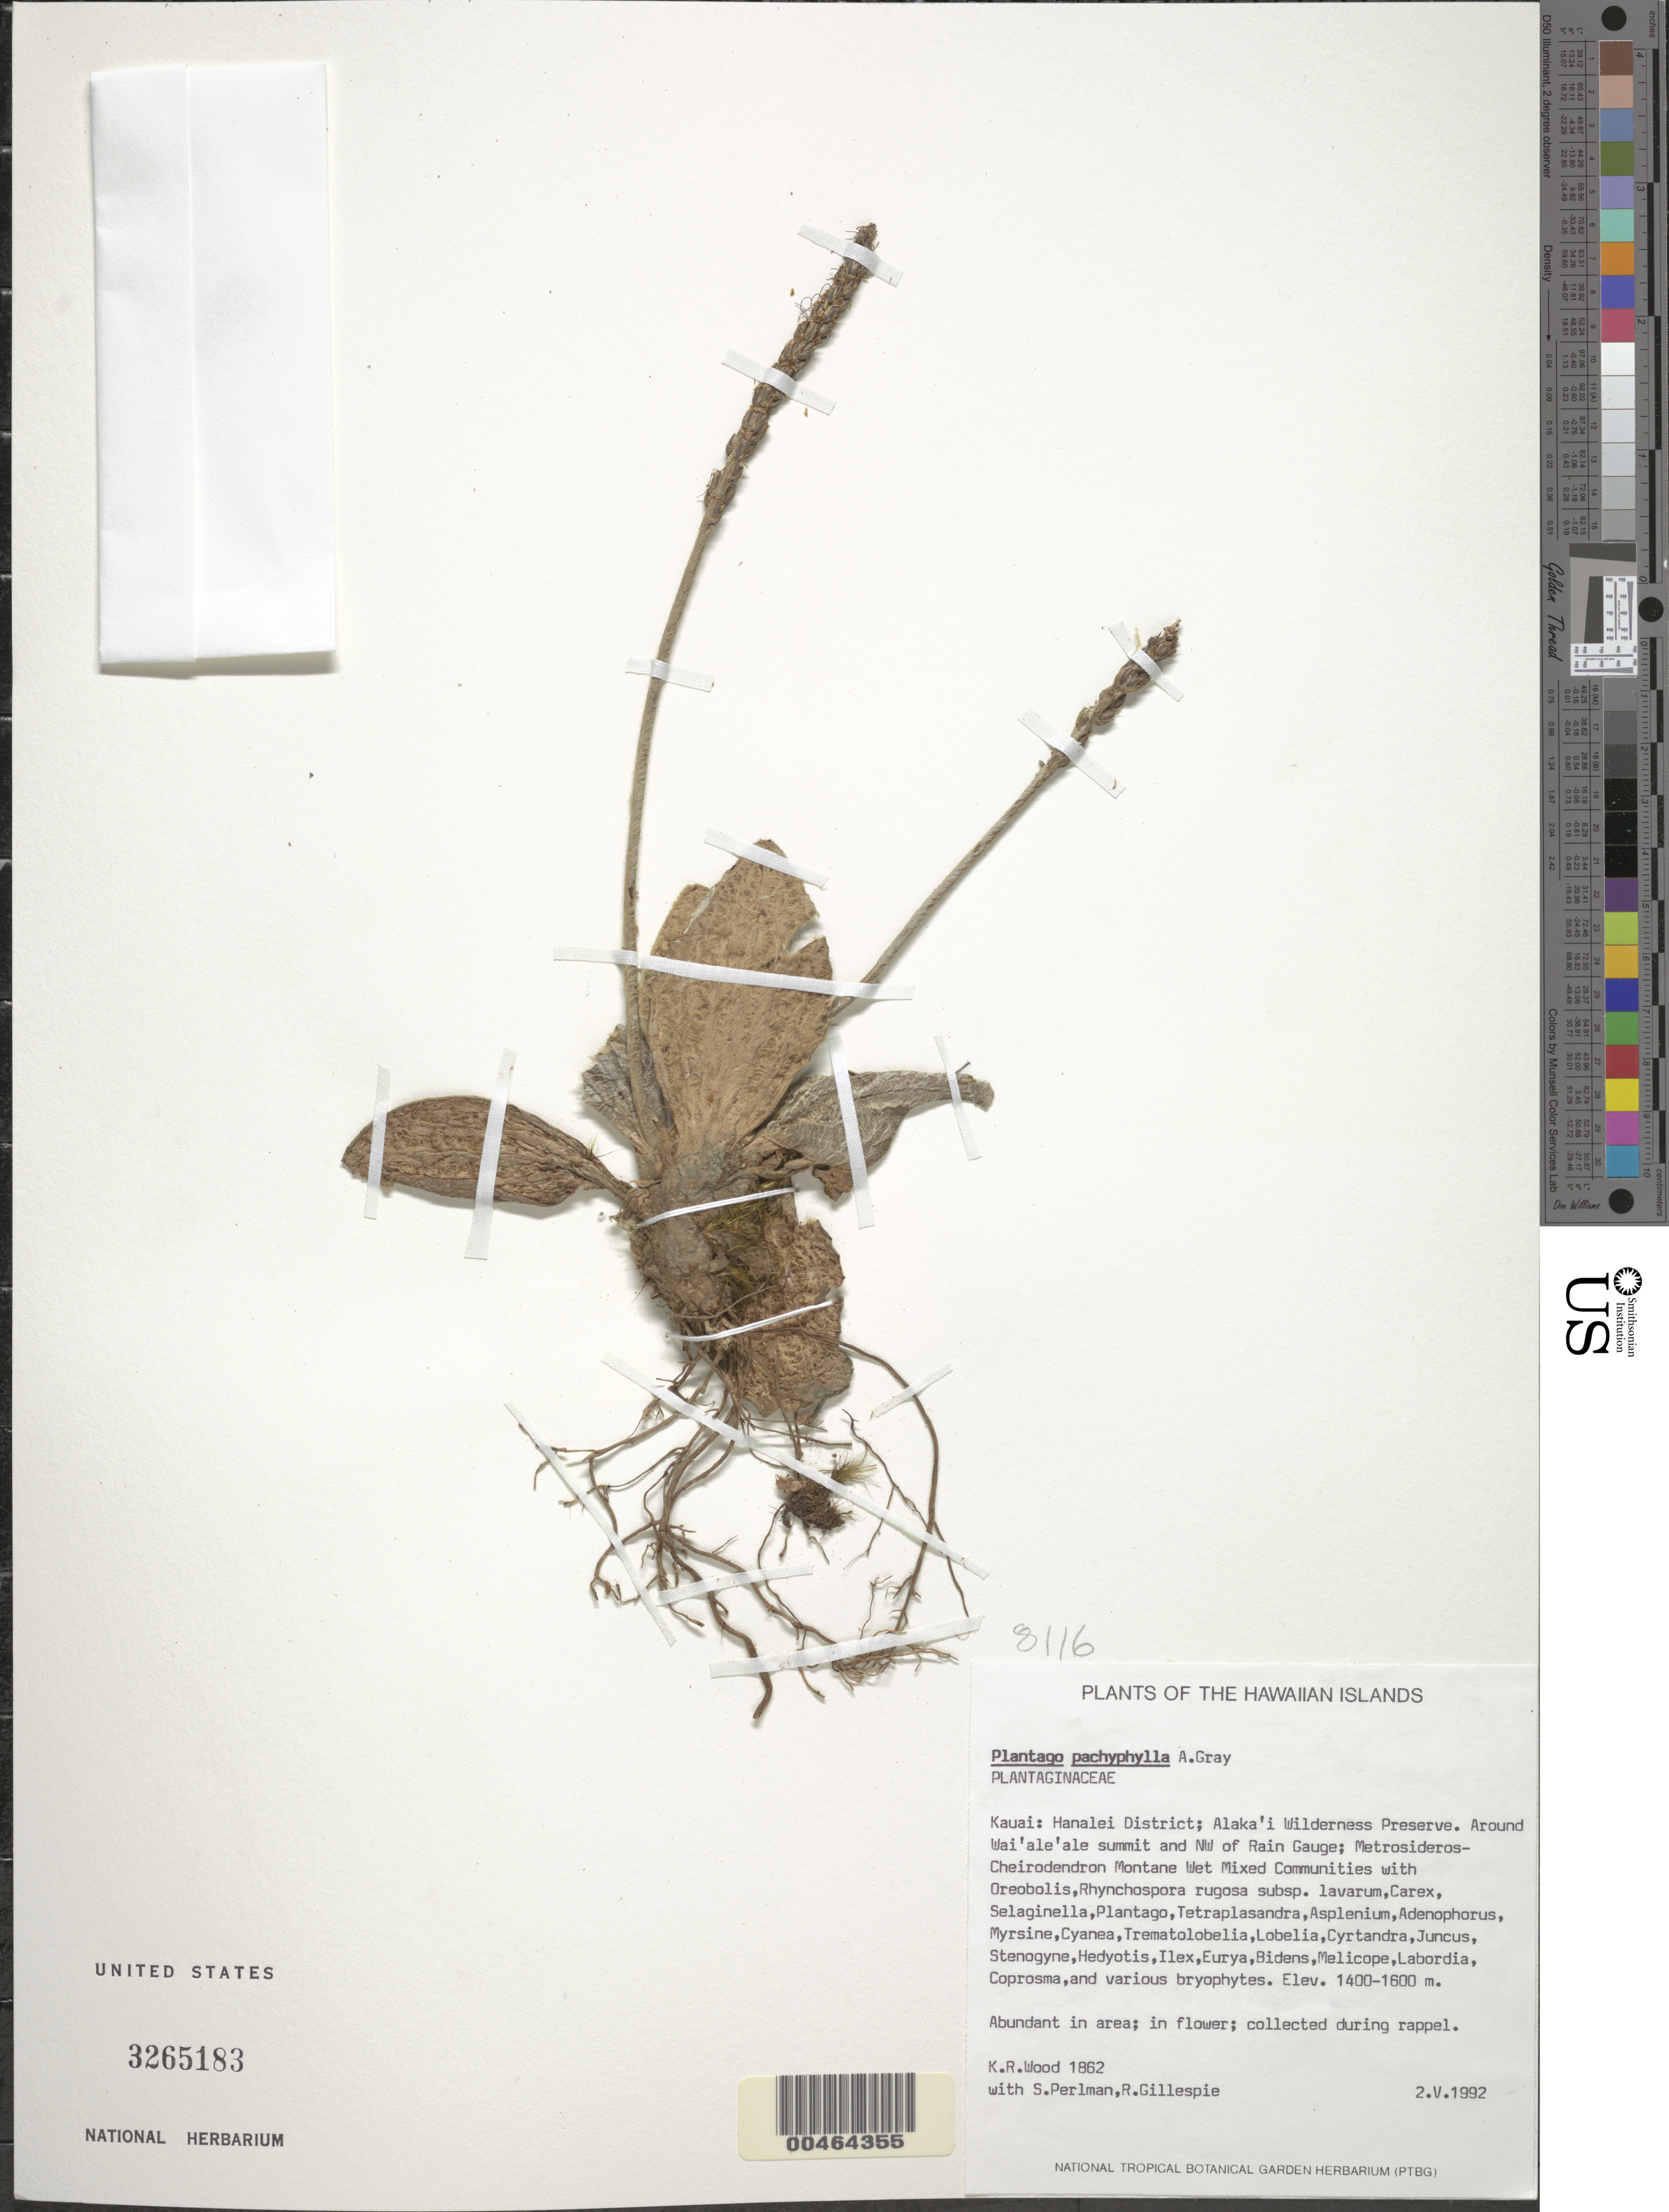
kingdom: Plantae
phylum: Tracheophyta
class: Magnoliopsida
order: Lamiales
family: Plantaginaceae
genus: Plantago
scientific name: Plantago pachyphylla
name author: A. Gray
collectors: K. R. Wood, S. P. Perlman & R. Gillespie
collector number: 1862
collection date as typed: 2 May 1992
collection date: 1992-05-02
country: United States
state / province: Hawaii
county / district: Kauai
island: Kaua'i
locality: Hanalei District; Alaka'i Wilderness Preserve. Around Wai'ale'ale summit and NW of Rain Gauge.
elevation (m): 1400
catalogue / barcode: US 3265183